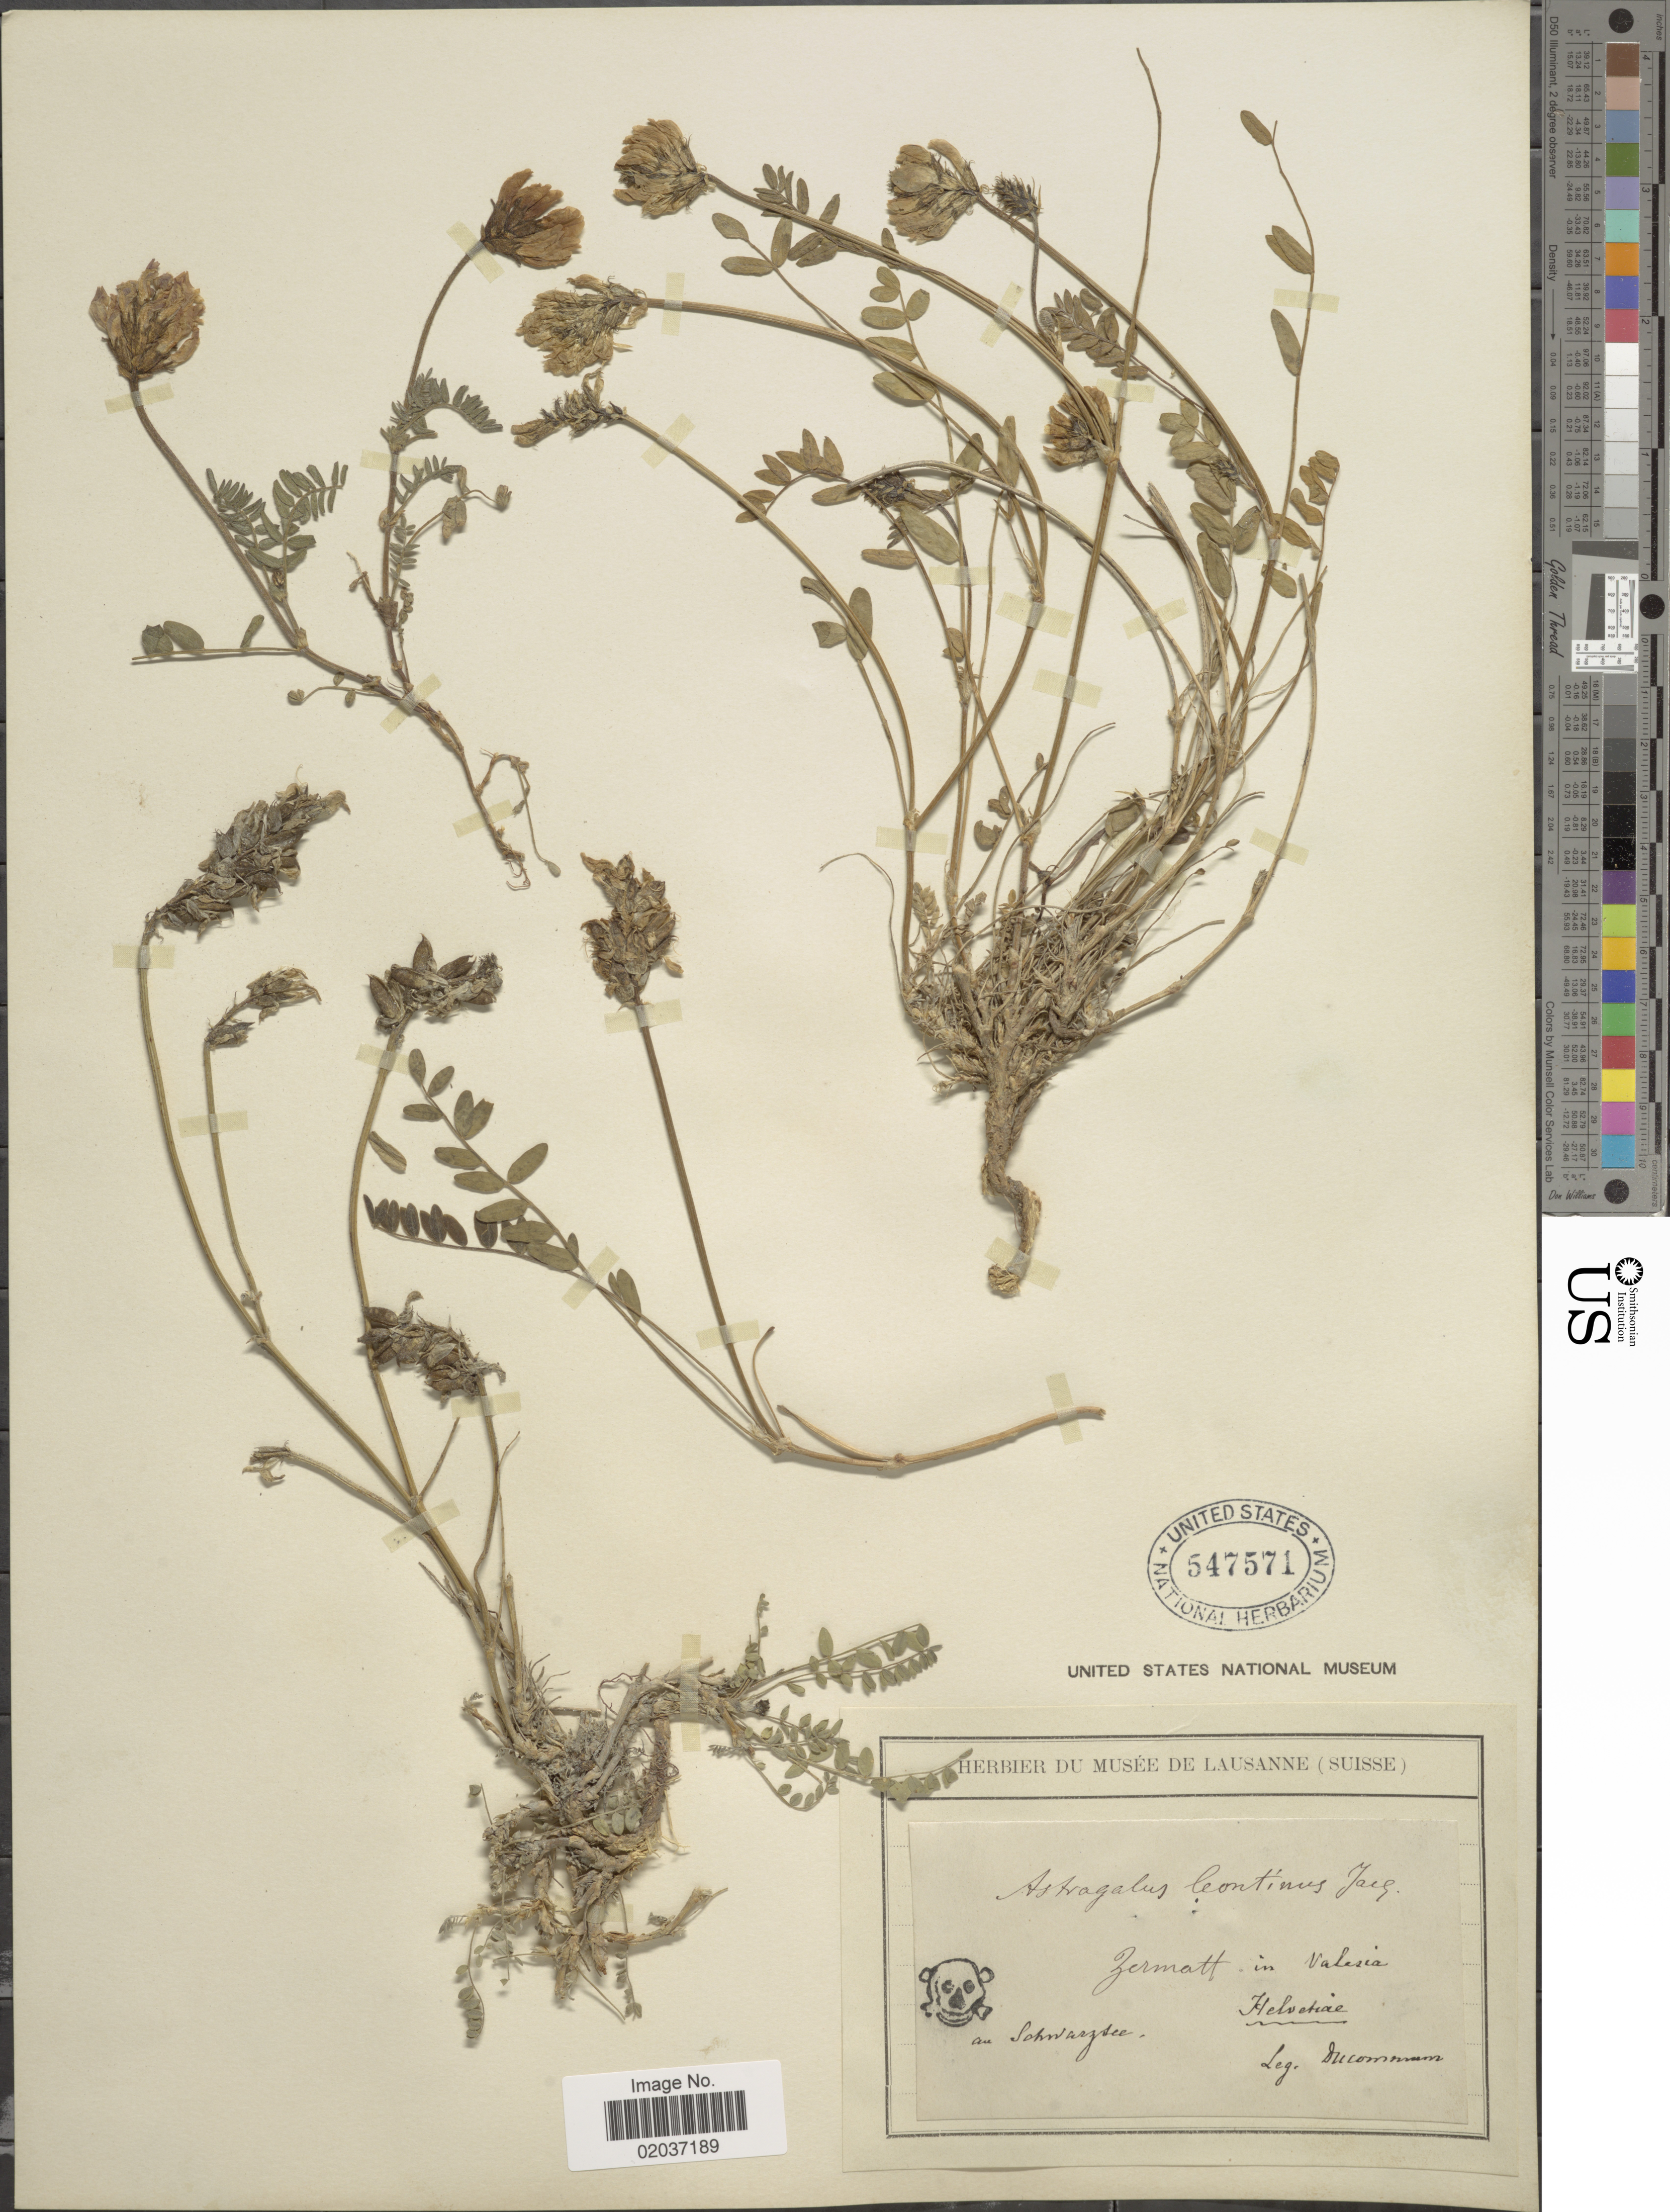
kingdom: Plantae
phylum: Tracheophyta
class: Magnoliopsida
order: Fabales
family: Fabaceae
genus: Astragalus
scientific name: Astragalus leontinus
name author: Wulfen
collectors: J. Ducommun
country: Switzerland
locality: Zermatt in Valesia, a, Schwarzsee, Helvetiae.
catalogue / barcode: US 547571